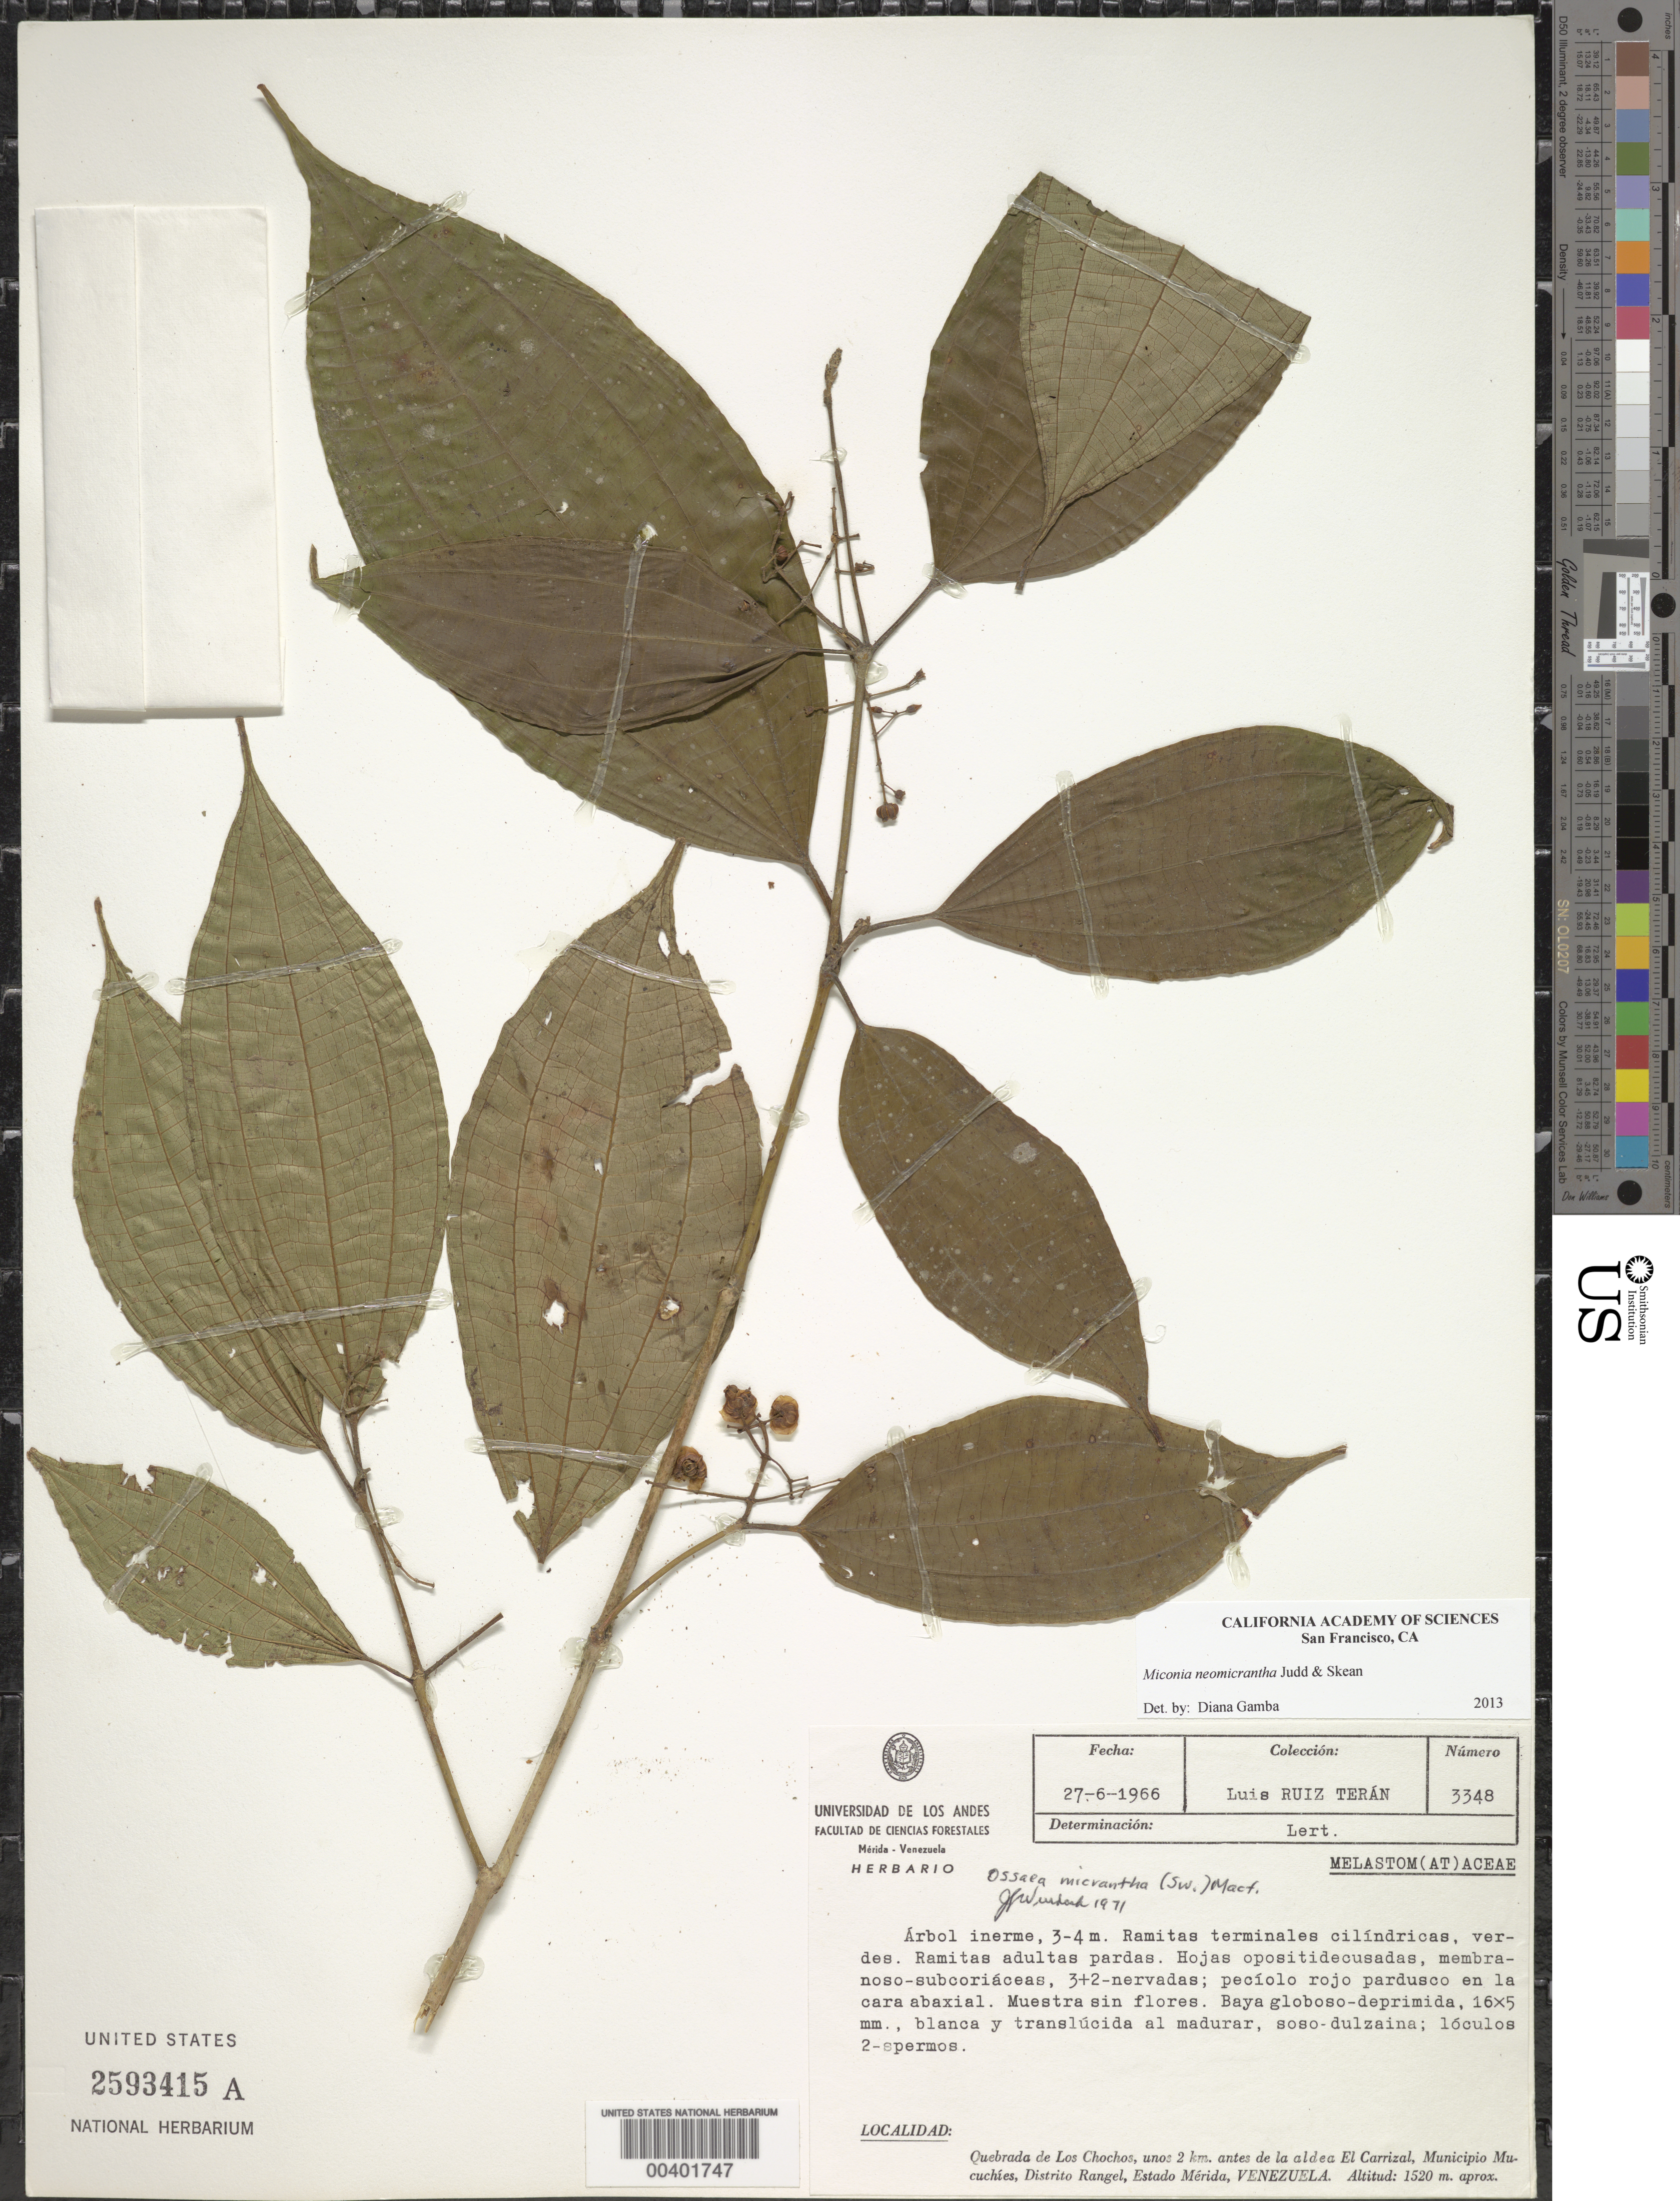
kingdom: Plantae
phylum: Tracheophyta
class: Magnoliopsida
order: Myrtales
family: Melastomataceae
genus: Miconia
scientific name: Miconia neomicrantha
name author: Judd & Skean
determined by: Gamba, Diana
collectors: L. E. Ruíz-Terán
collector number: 3348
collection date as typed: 27 Jun 1966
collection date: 1966-06-27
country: Venezuela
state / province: Mérida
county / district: Rangel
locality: Quebrada de Los Chochos, unos 2 km. antes de la aldea El Carrizal, Municipio Mucuchíes. Carrizal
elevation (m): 1520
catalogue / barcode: US 2593415A